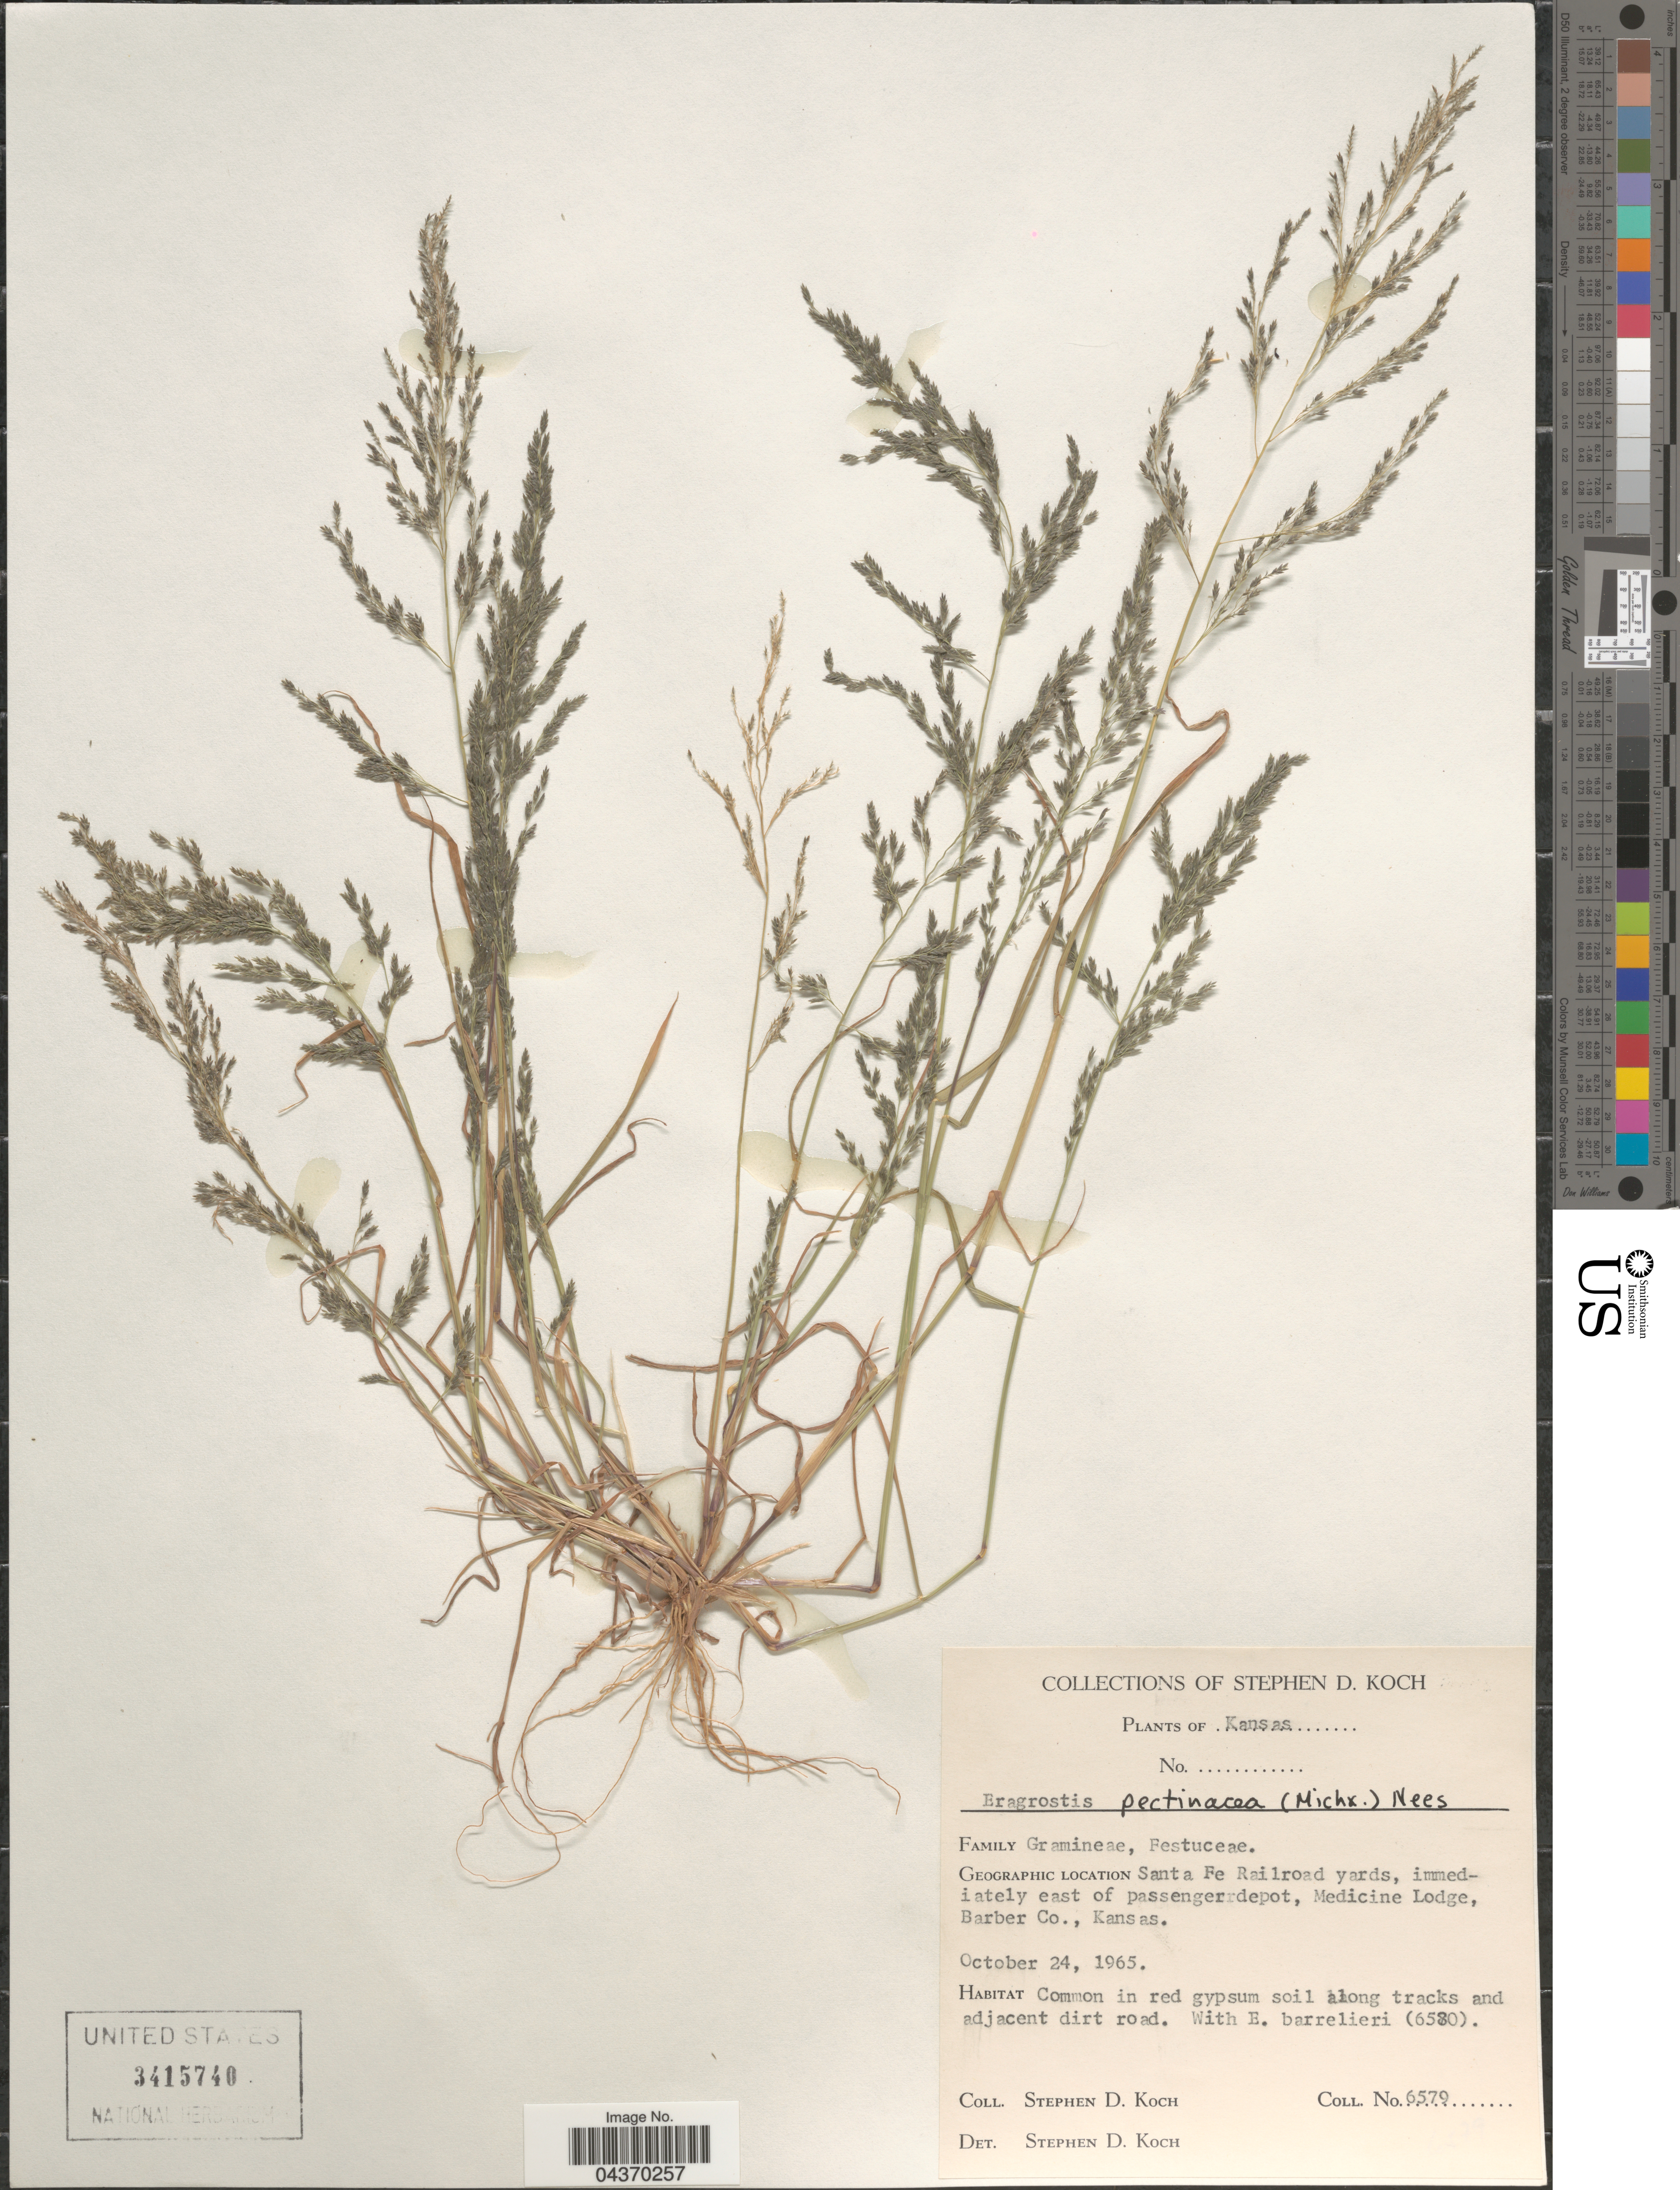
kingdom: Plantae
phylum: Tracheophyta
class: Liliopsida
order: Poales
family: Poaceae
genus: Eragrostis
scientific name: Eragrostis pectinacea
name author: (Michx.) Nees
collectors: S. D. Koch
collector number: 6579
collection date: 1965-10-24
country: United States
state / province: Kansas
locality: Santa Fe Railroad yards, immediately east of passenger depot, Medicine Lodge, Barber Co.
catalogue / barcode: US 3415740